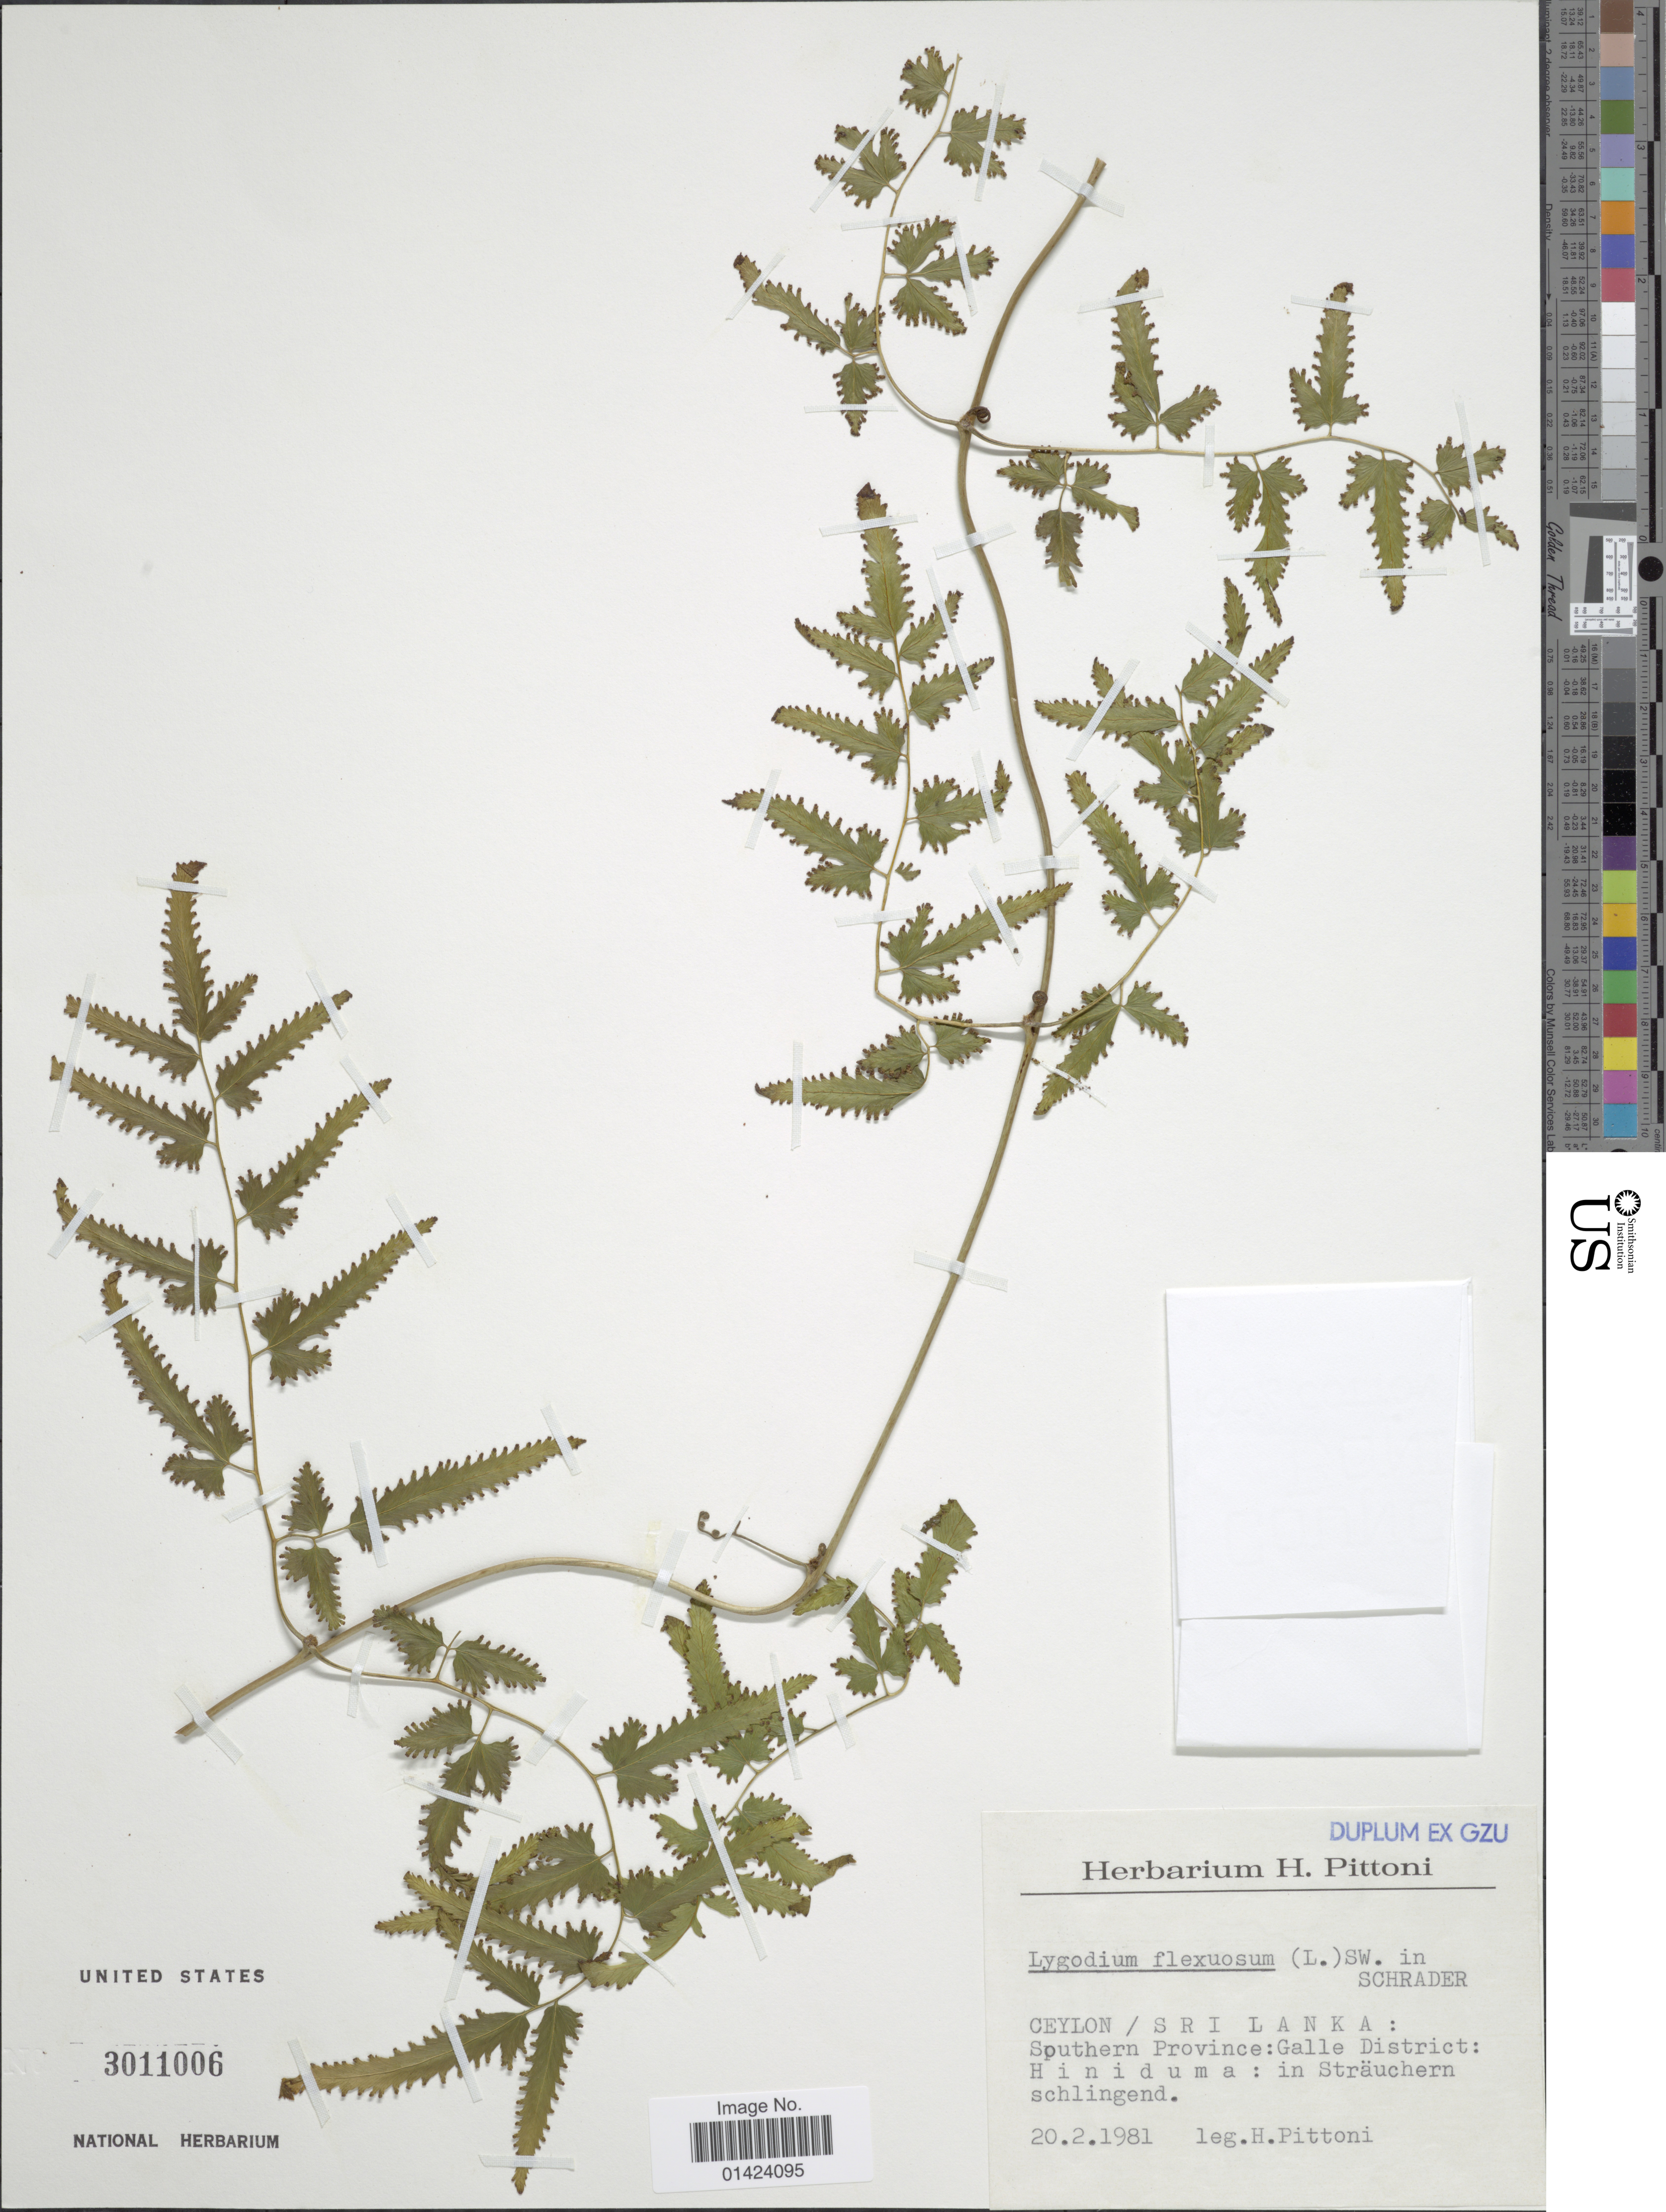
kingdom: Plantae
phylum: Tracheophyta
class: Polypodiopsida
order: Schizaeales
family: Lygodiaceae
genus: Lygodium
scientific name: Lygodium flexuosum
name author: Sw.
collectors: H. Pittoni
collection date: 1981-02-20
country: Sri Lanka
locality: Ceylon/Sri Lanka: Southern Province: Galle District: Hiniduma: in strauchern schlingend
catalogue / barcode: US 3011006